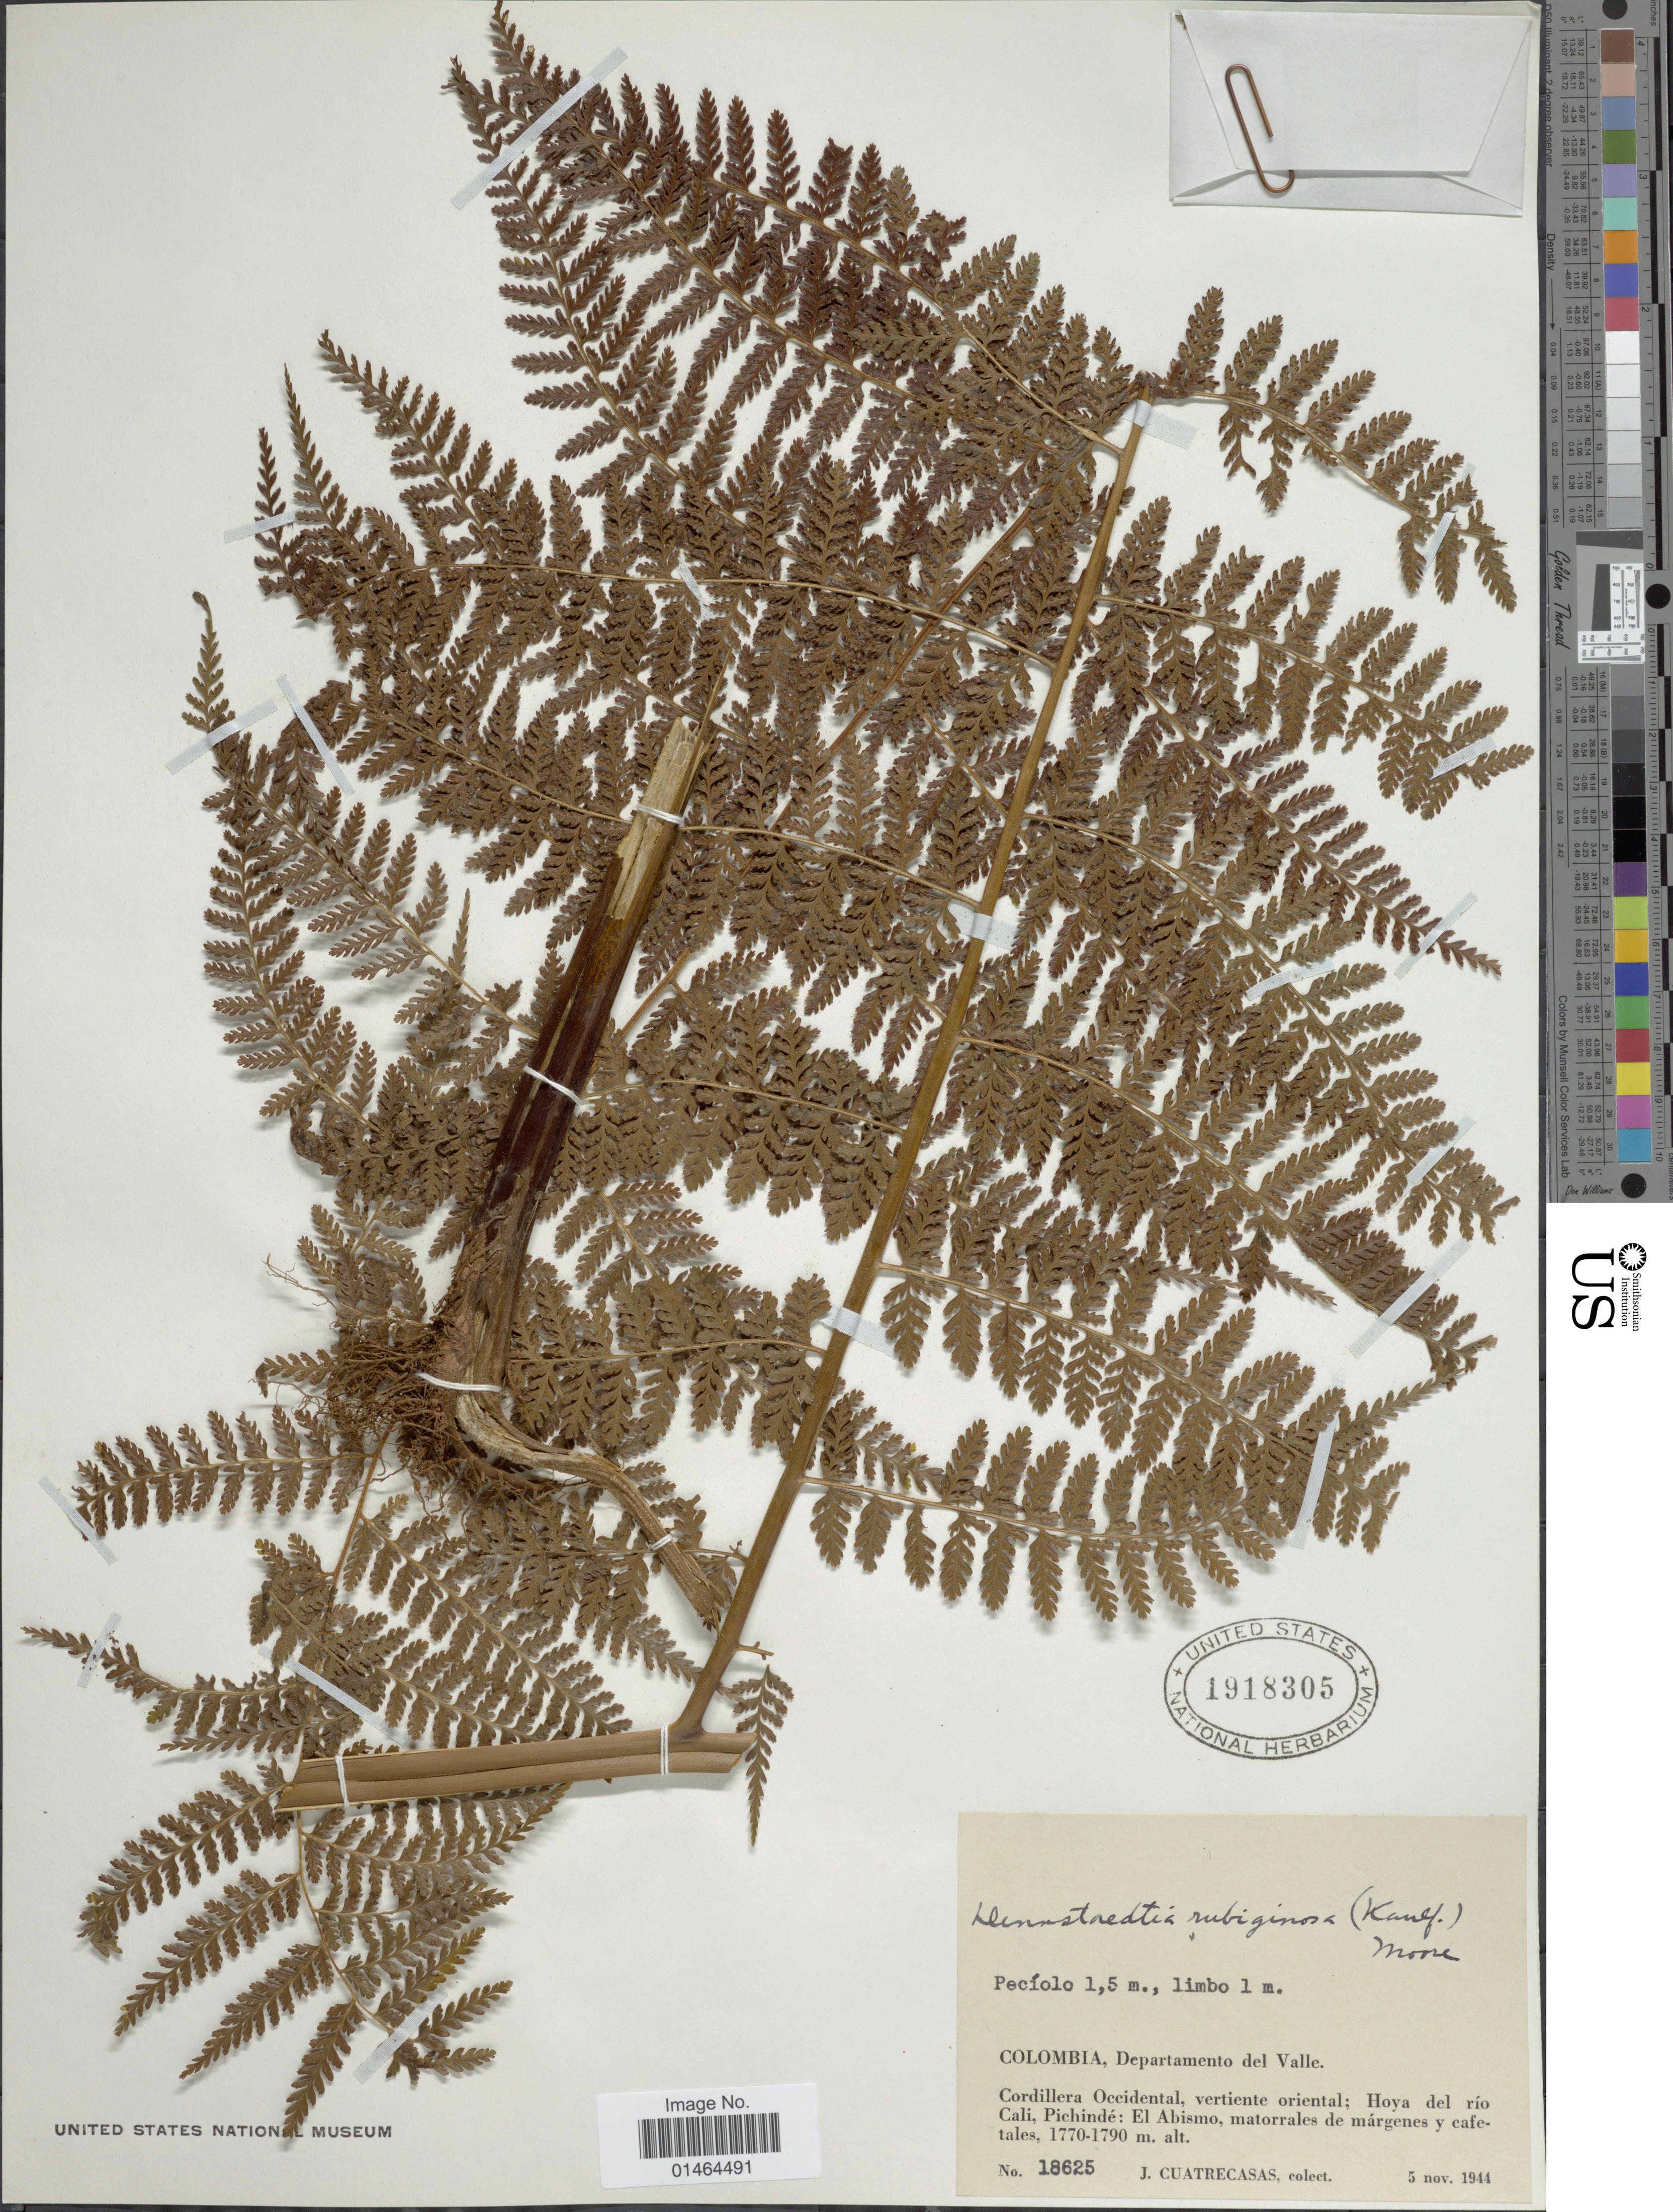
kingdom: Plantae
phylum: Tracheophyta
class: Polypodiopsida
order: Polypodiales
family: Dennstaedtiaceae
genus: Dennstaedtia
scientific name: Dennstaedtia cicutaria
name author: (Sw.) T. Moore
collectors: J. Cuatrecasas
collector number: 18625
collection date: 1944-11-05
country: Colombia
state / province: Valle del Cauca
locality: Departamento del Valle. Cordillera Occidental, vertiente oriental; Hoya del río Cali, Pichindé: El Abismo, matorrales de márgenes y cafetales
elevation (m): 1770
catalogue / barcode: US 1918305